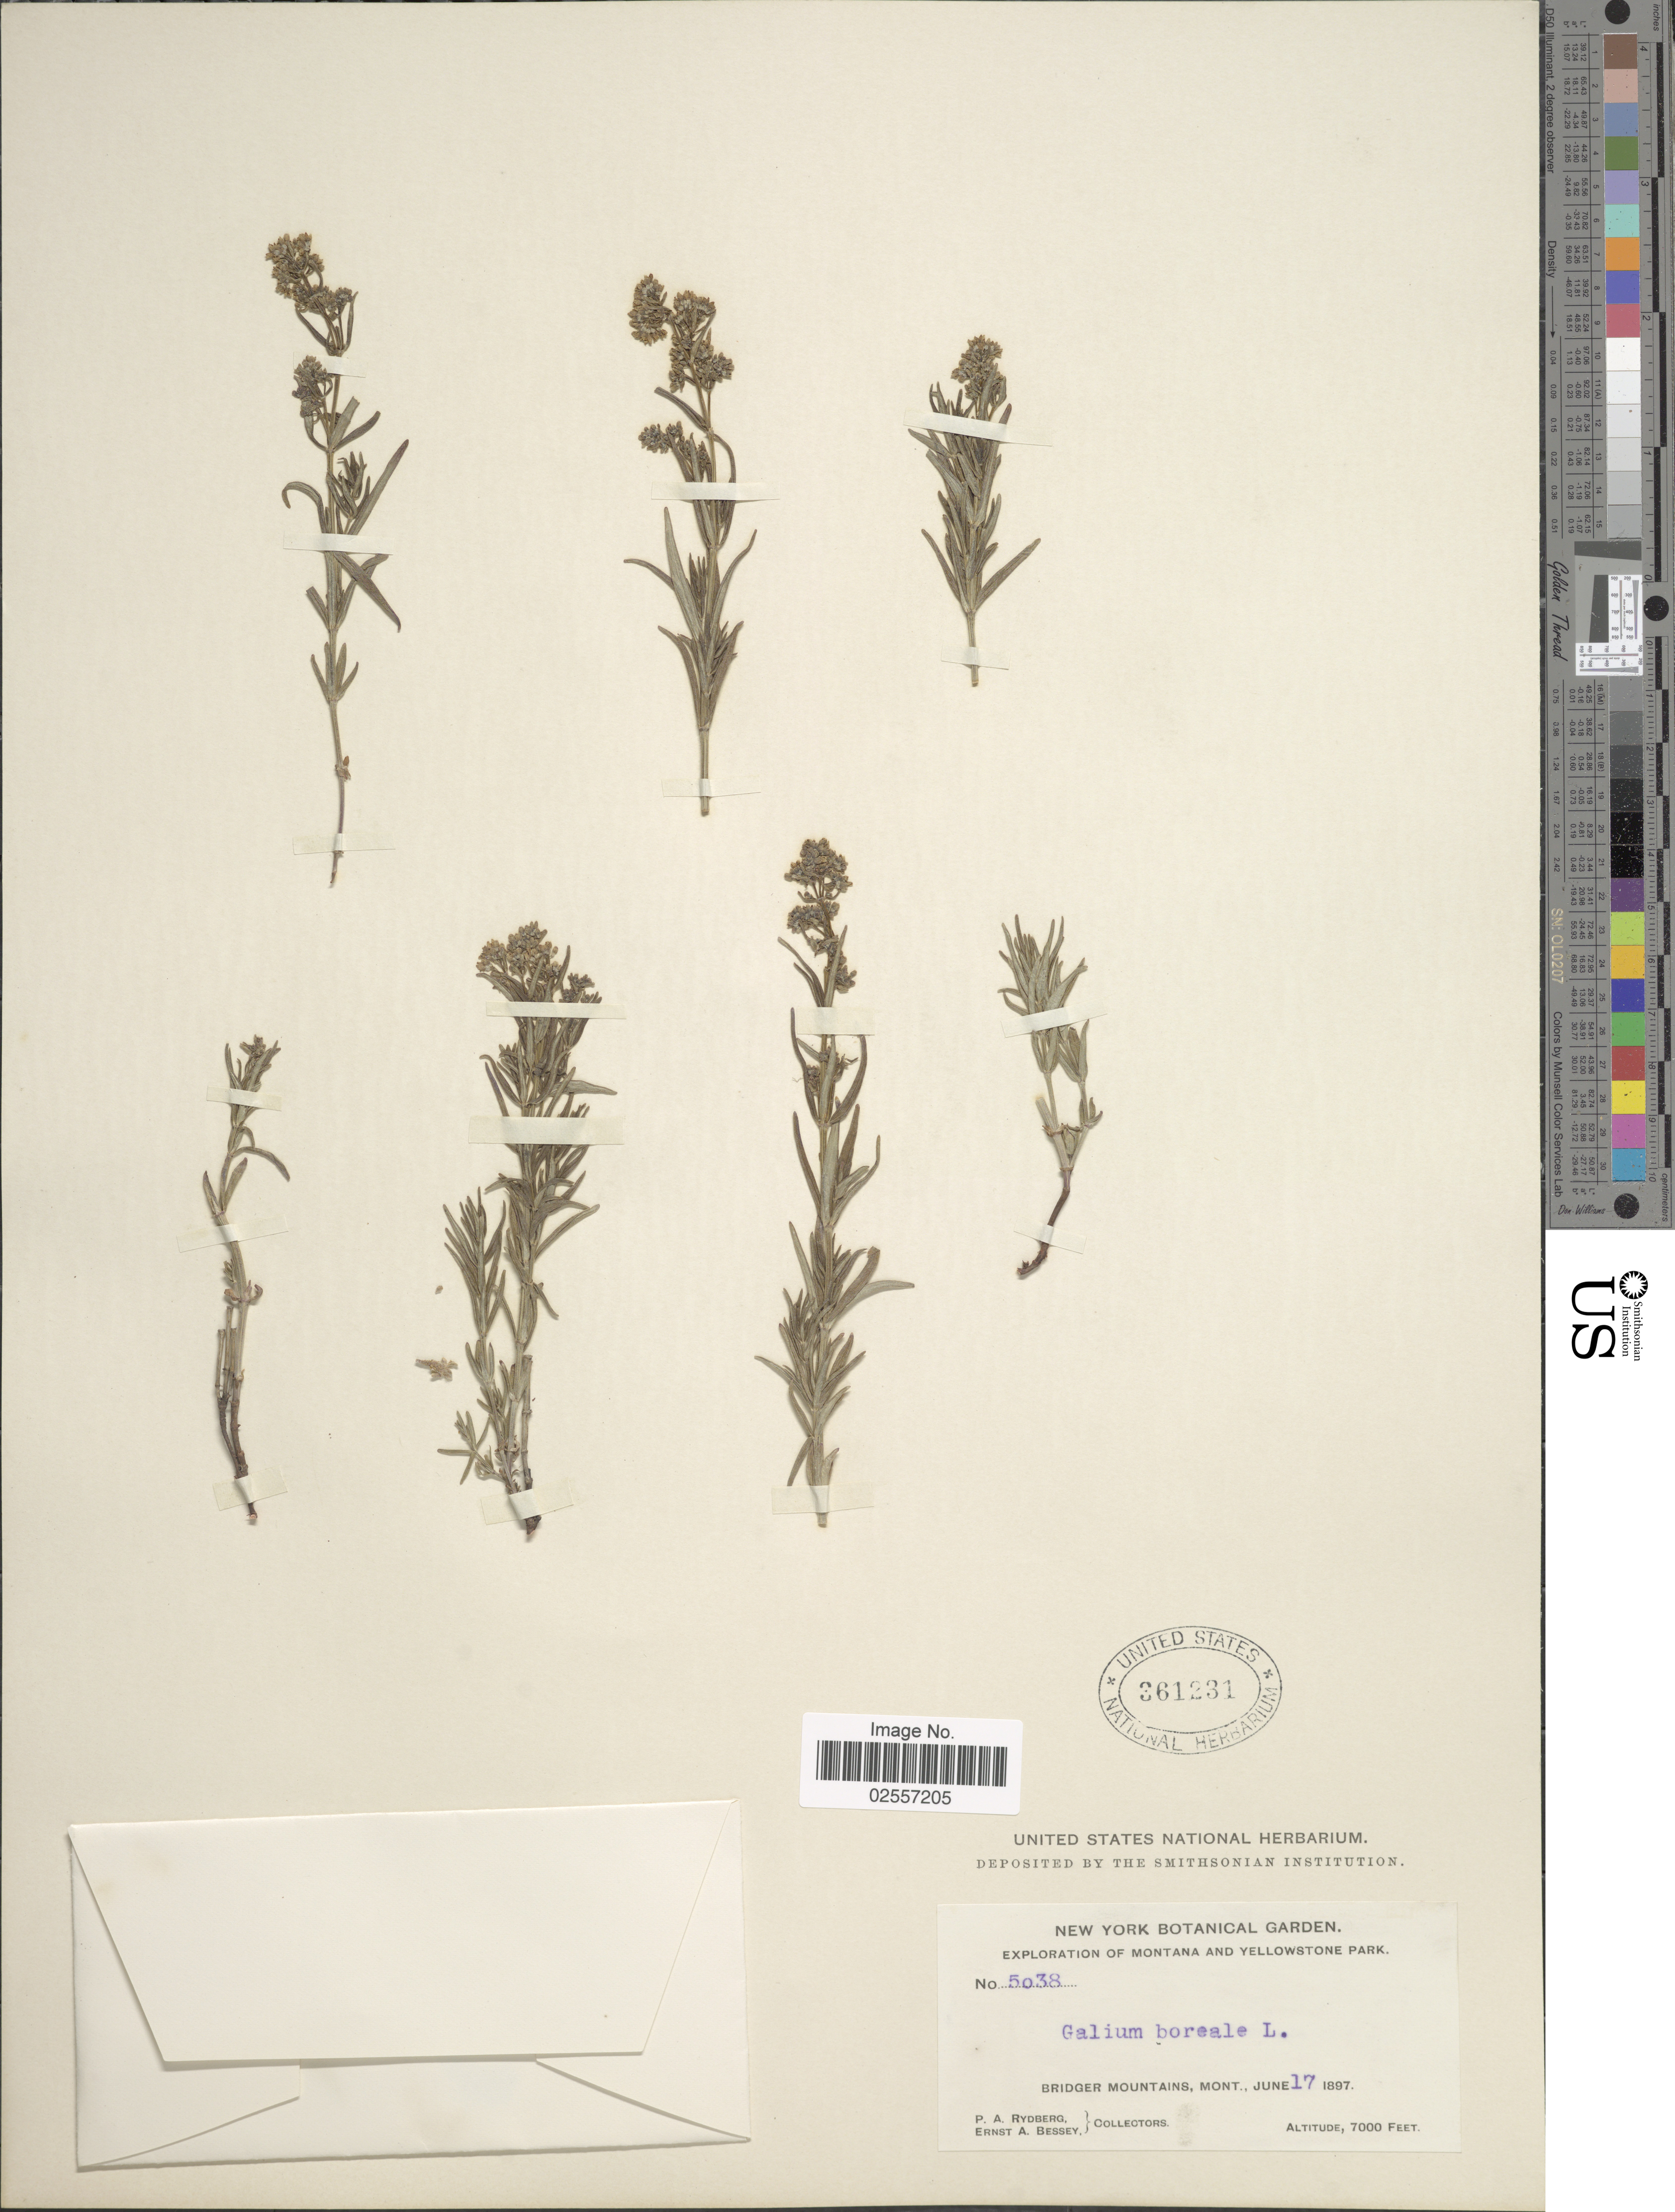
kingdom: Plantae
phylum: Tracheophyta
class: Magnoliopsida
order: Gentianales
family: Rubiaceae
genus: Galium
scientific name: Galium boreale L.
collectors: P. A. Rydberg & E. Bessey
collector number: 5038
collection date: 1897-06-17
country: United States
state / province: Montana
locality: Yellowstone Park. Bridger Mountains.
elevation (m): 2134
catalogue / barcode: US 361231